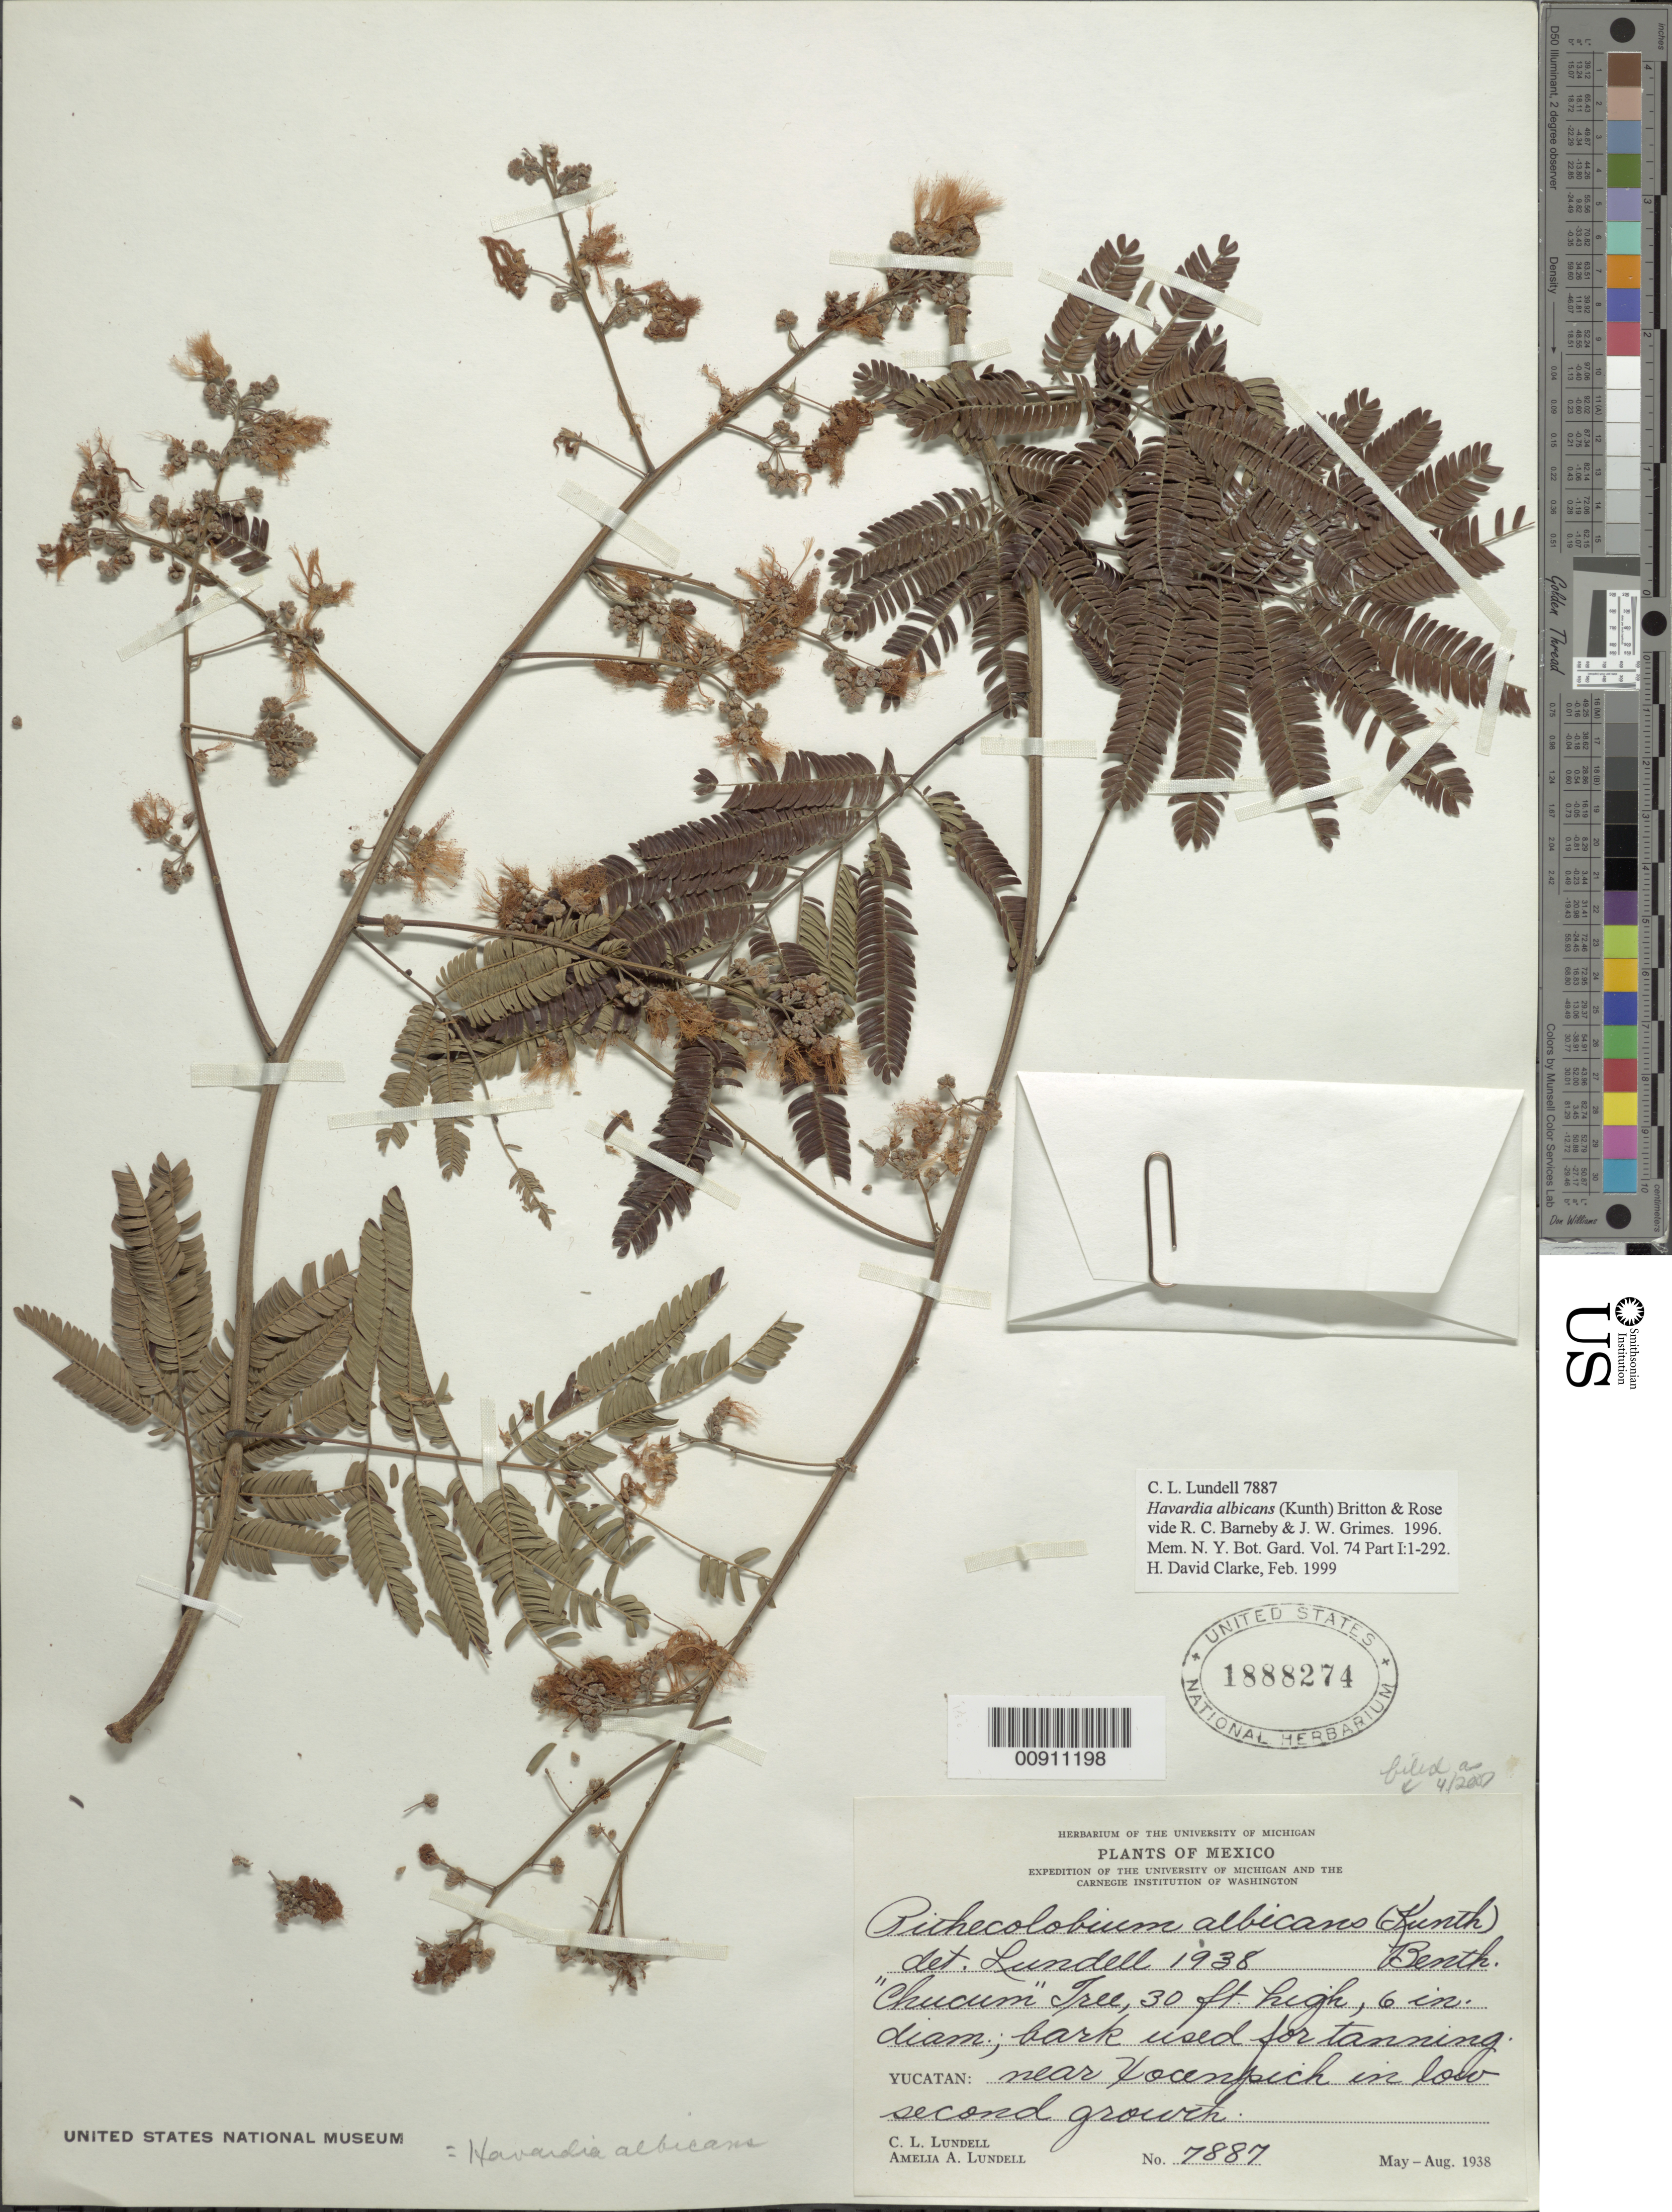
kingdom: Plantae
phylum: Tracheophyta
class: Magnoliopsida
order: Fabales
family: Fabaceae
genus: Havardia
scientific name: Havardia albicans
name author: (Kunth) Britton & Rose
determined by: Clarke, H. D.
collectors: C. L. Lundell & A. A. Lundell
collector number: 7887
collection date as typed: May 1938 to -- Aug 1938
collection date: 1938-05/1938-08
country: Mexico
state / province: Yucatán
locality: Yucatán: Near Xocenpich.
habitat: In low second growth.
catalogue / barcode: US 1888274